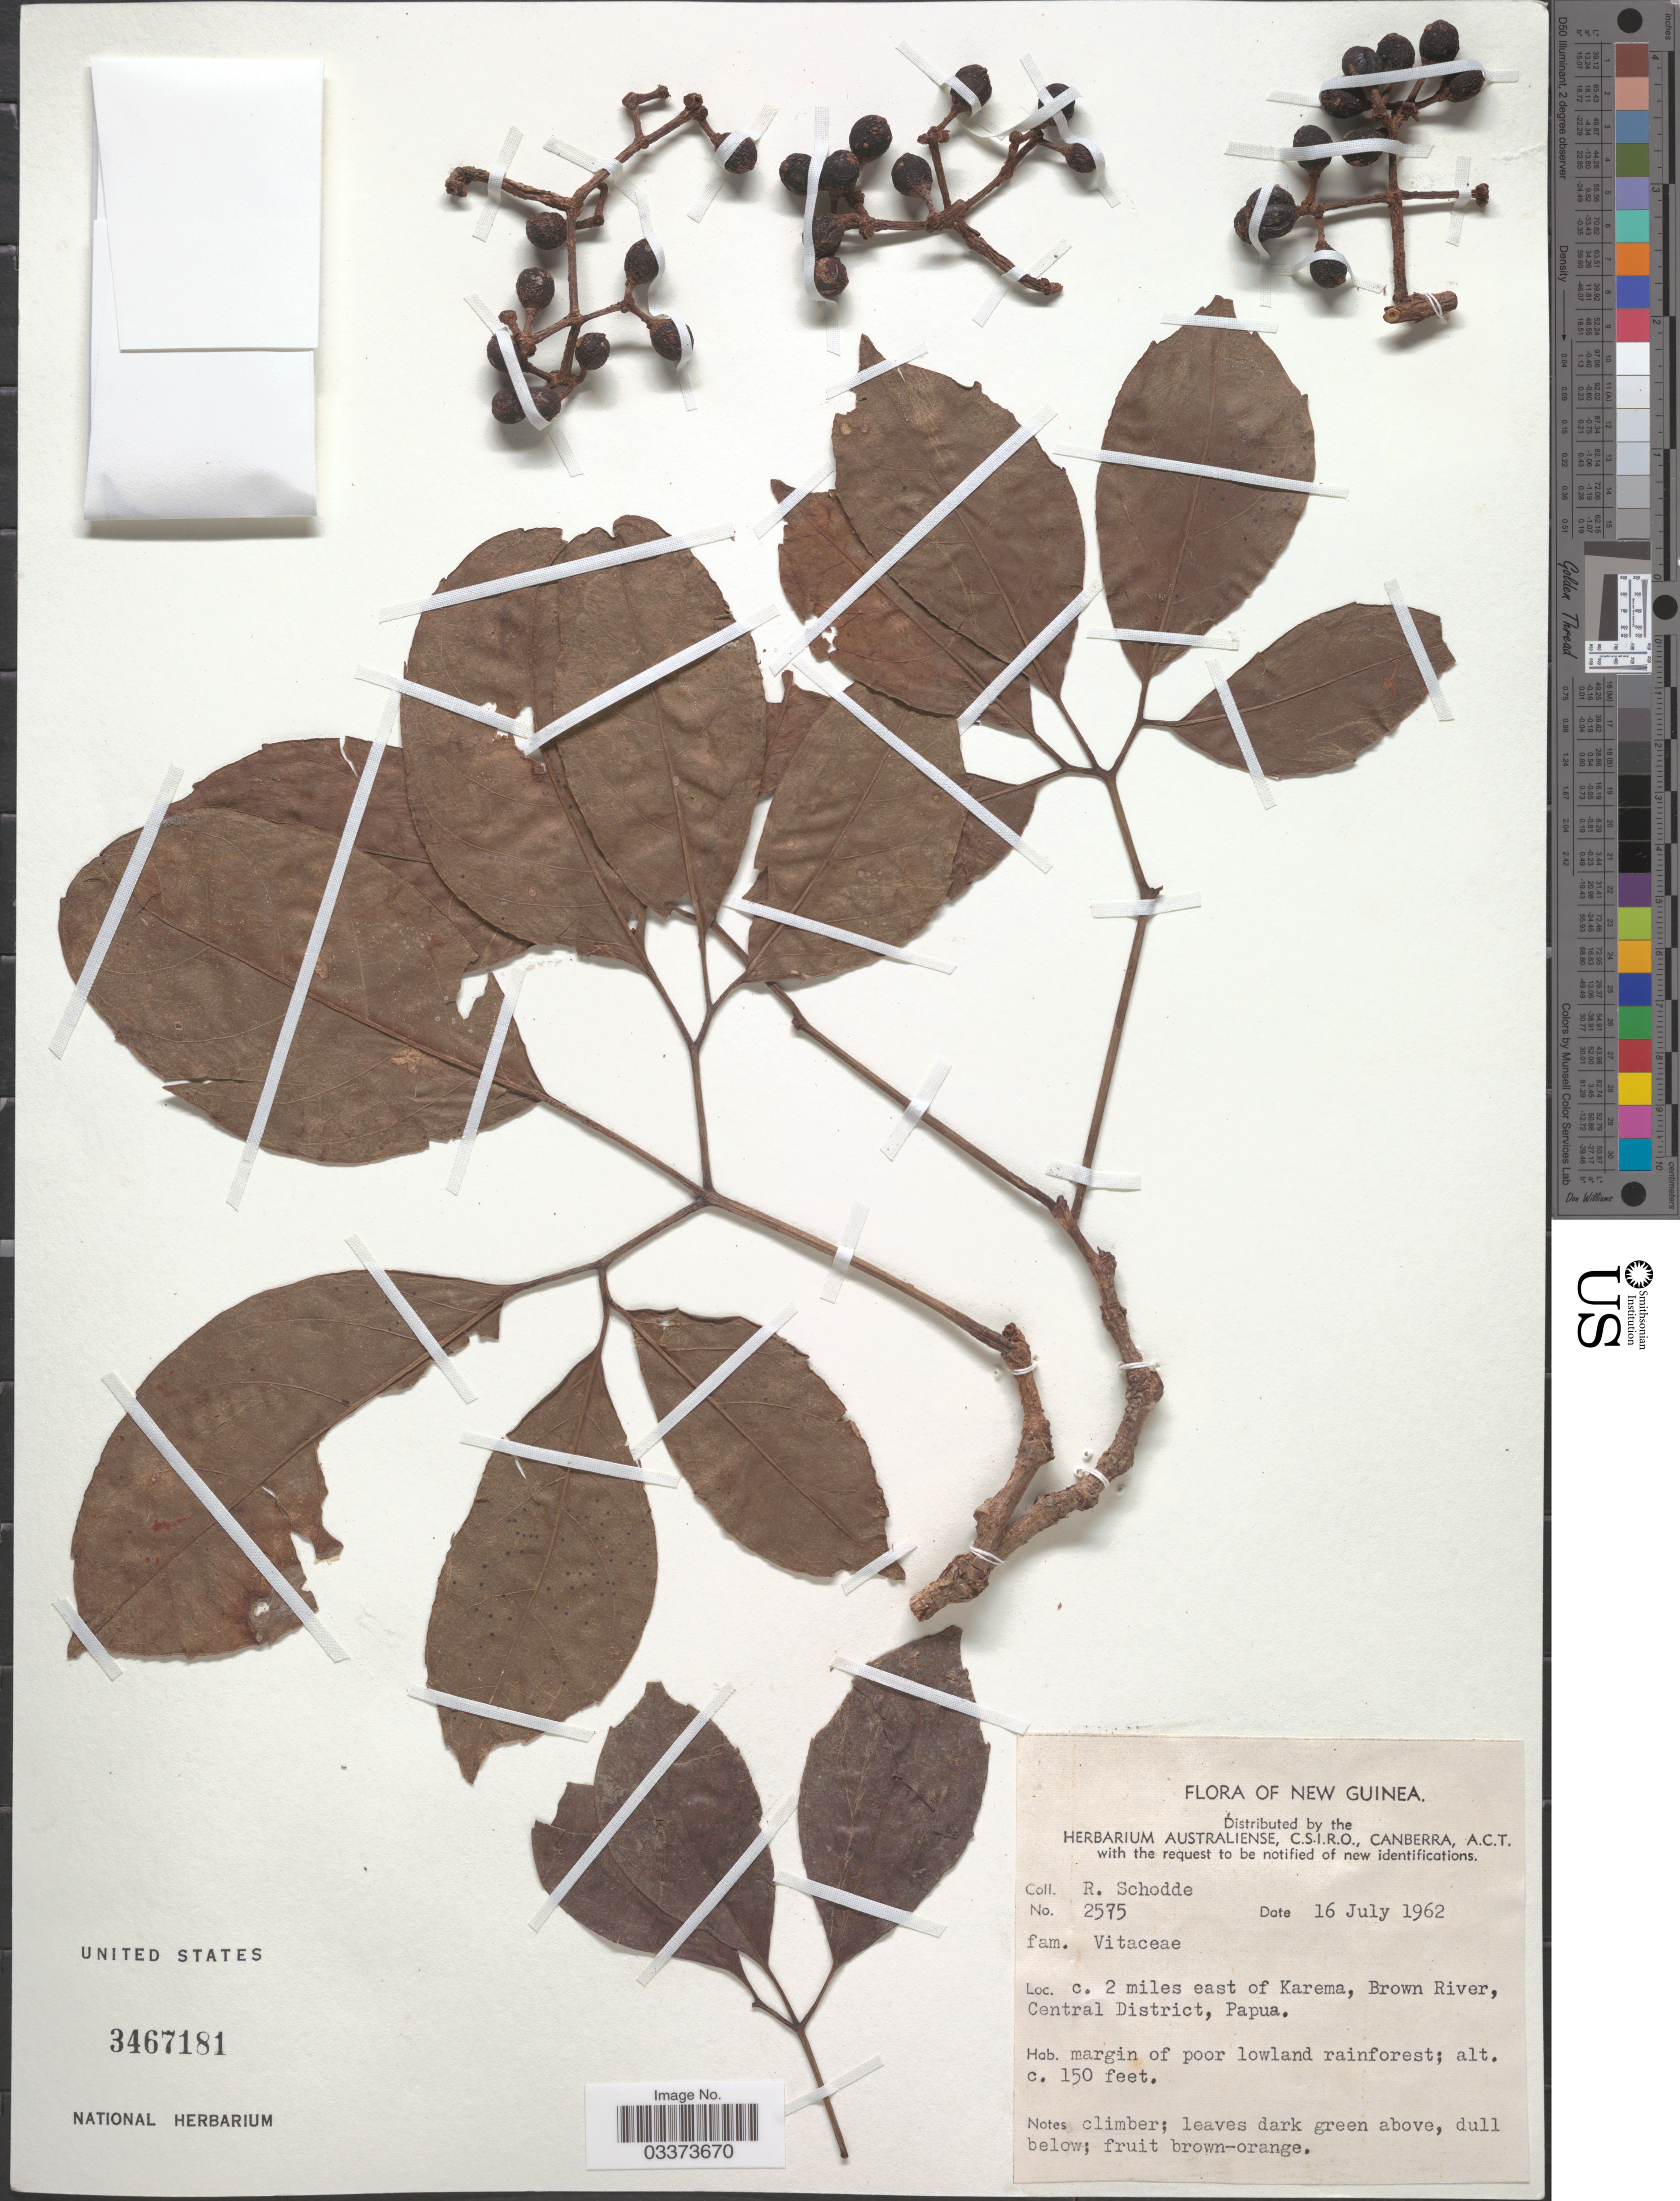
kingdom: Plantae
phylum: Tracheophyta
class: Magnoliopsida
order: Vitales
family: Vitaceae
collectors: R. Schodde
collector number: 2575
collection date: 1962-07-16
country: Papua New Guinea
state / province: Central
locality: New Guinea. C. 2 miles east of Karema, Brown River, Central District, Papua.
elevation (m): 46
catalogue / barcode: US 3467181